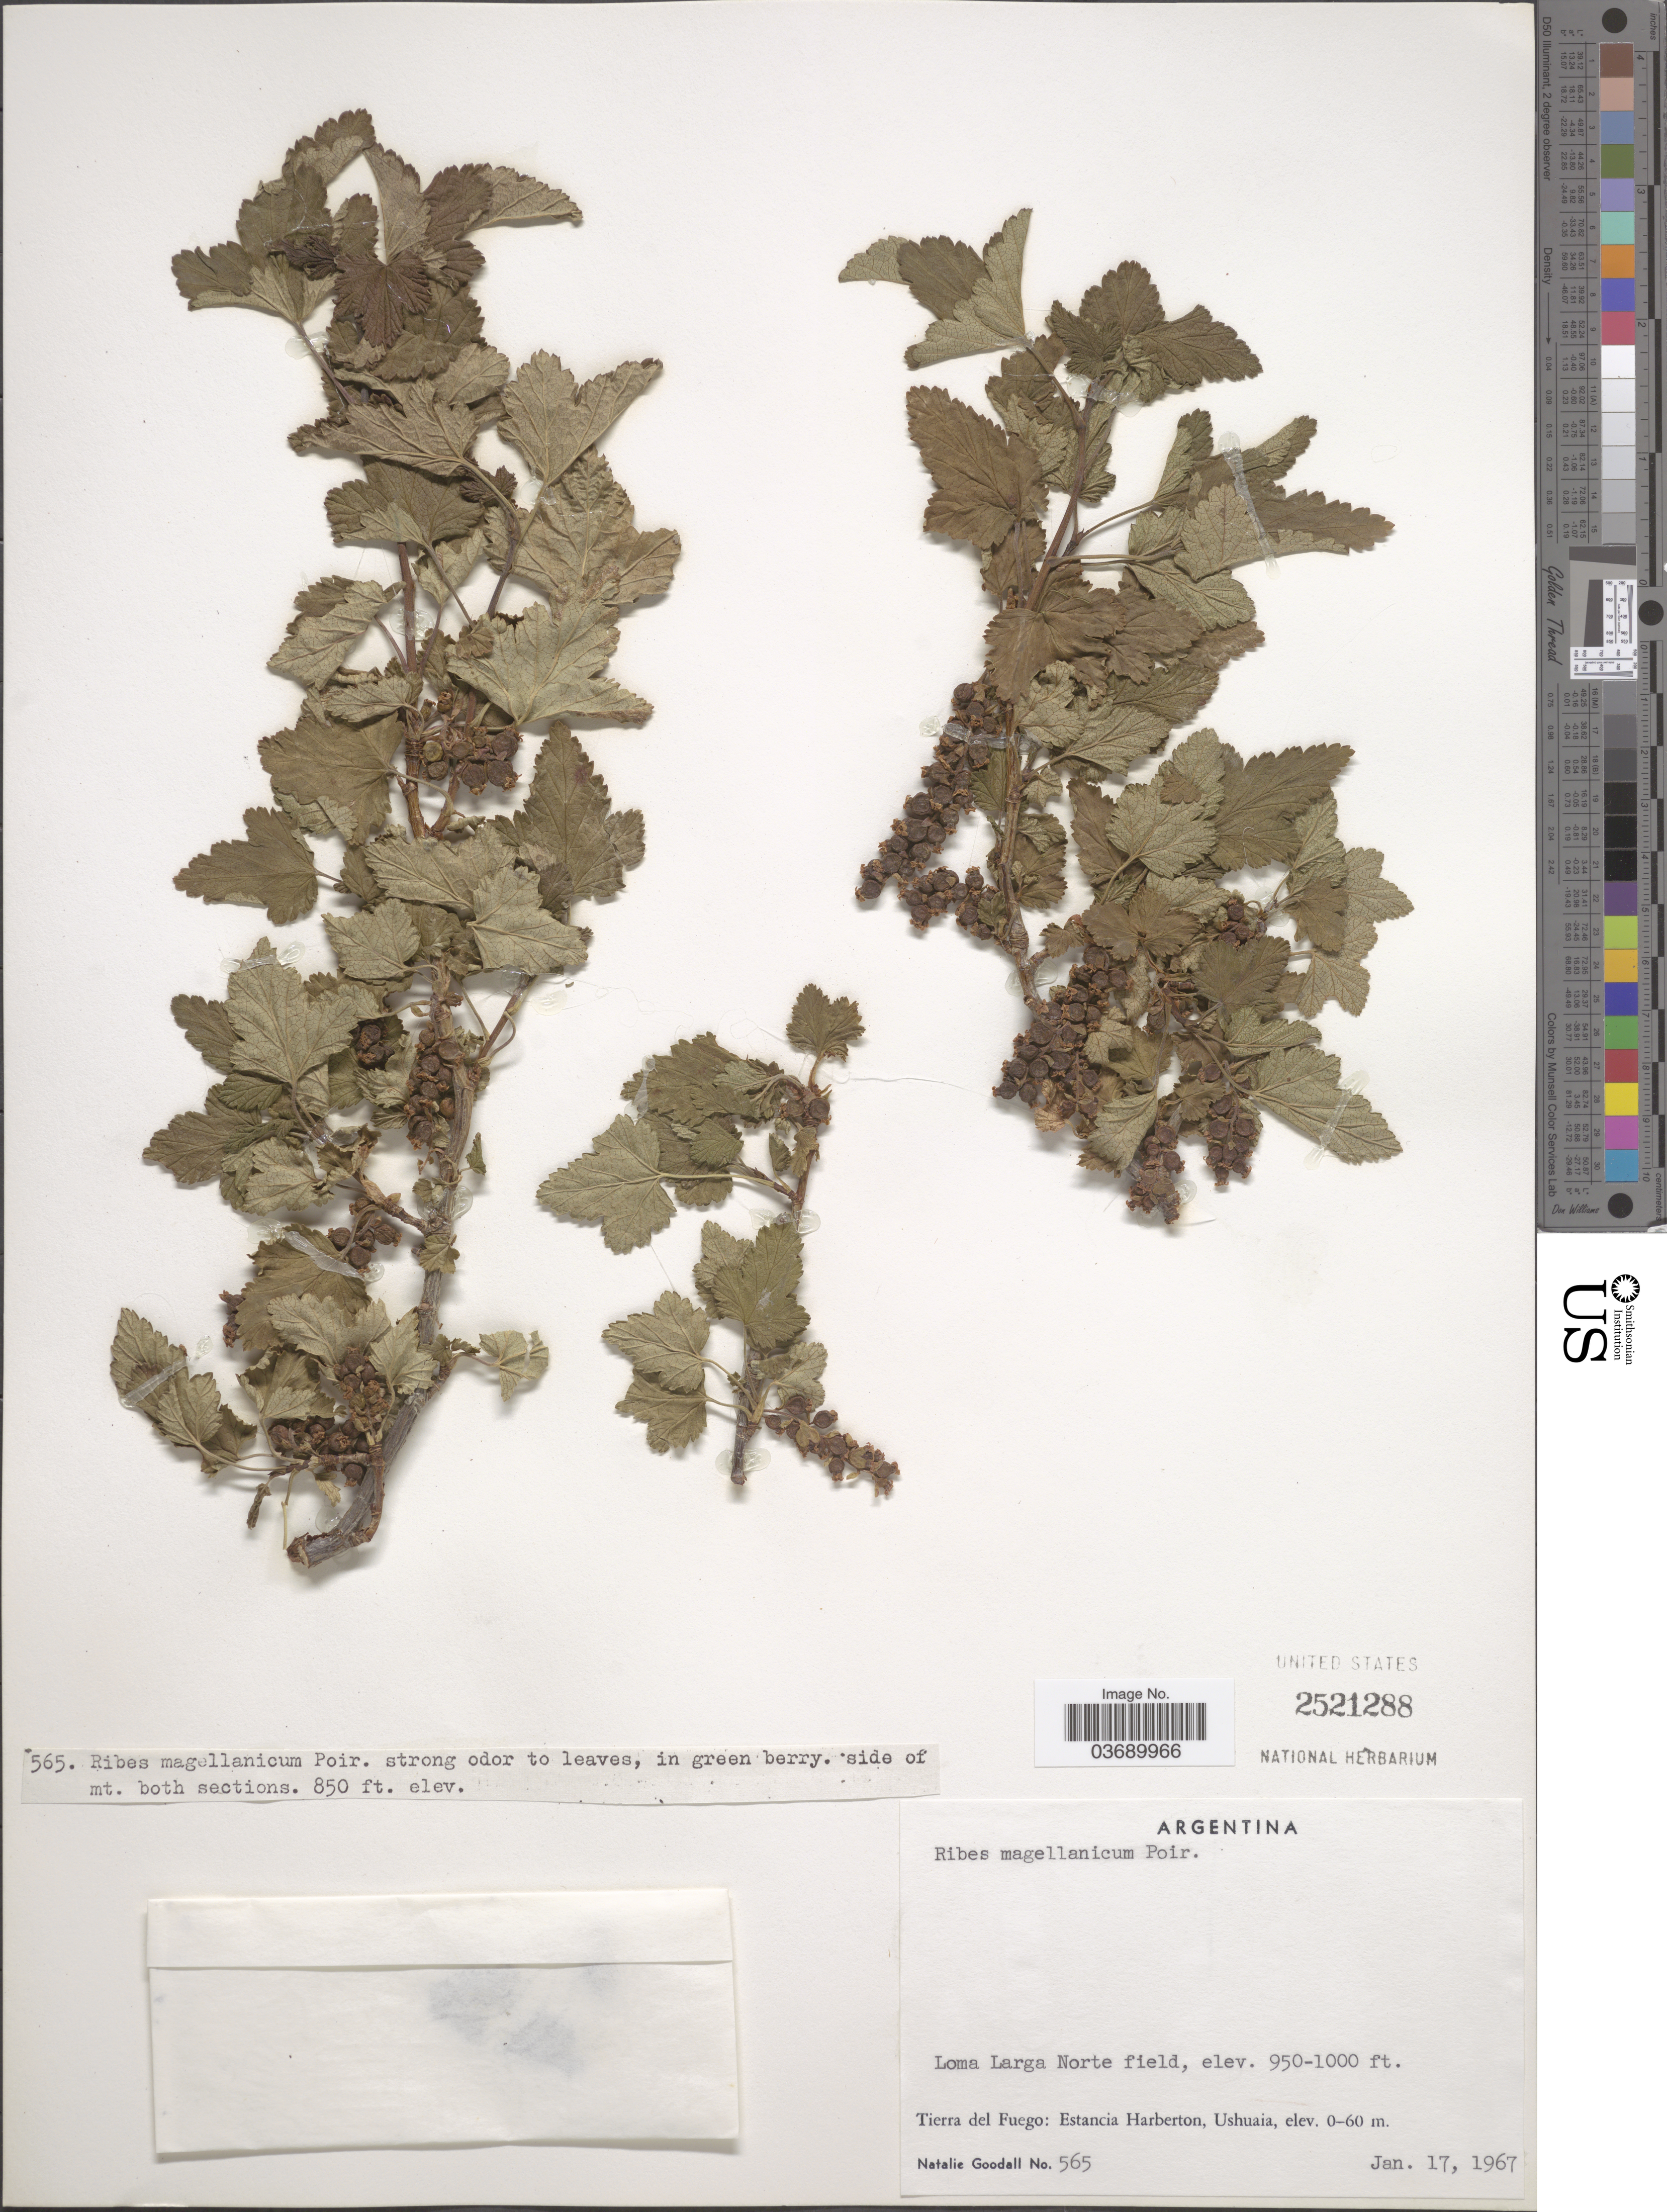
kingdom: Plantae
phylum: Tracheophyta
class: Magnoliopsida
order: Saxifragales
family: Grossulariaceae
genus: Ribes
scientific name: Ribes magellanicum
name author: Poir.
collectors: N. Goodall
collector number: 565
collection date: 1967-01-17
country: Argentina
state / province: Tierra del Fuego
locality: Loma Larga Norte field. Estancia Harberton, Ushuaia.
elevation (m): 259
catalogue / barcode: US 2521288